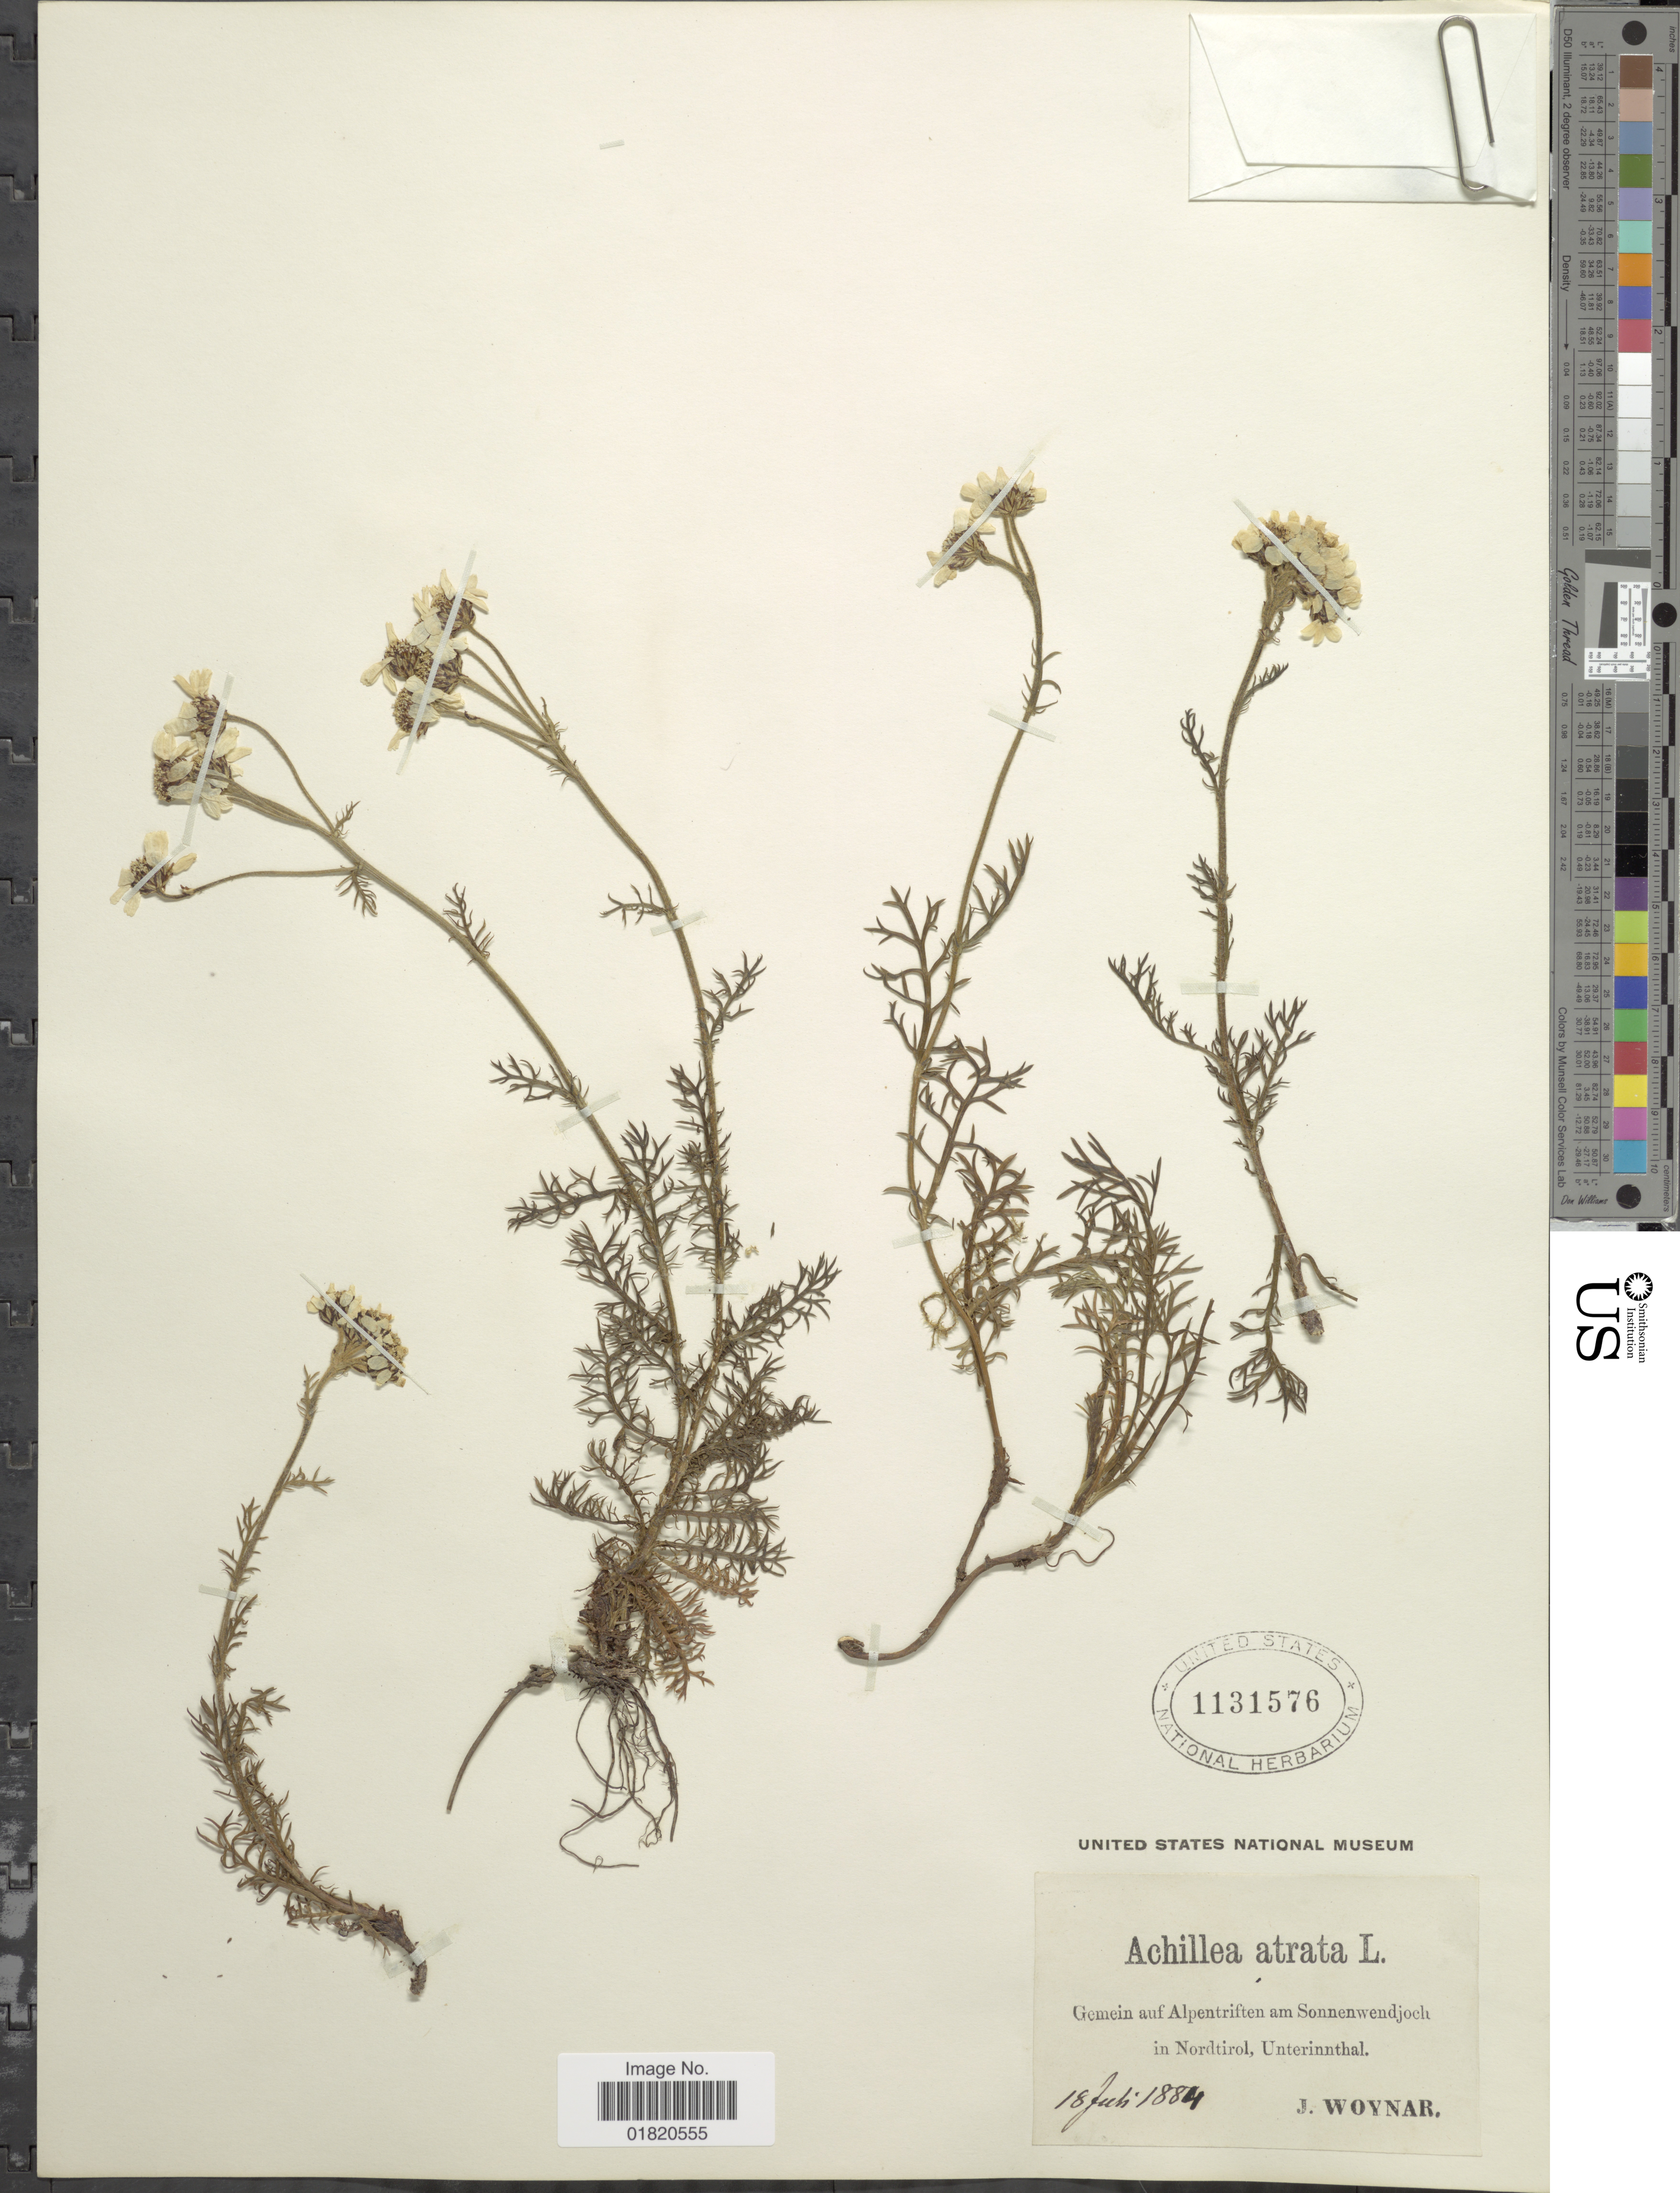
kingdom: Plantae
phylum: Tracheophyta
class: Magnoliopsida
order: Asterales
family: Asteraceae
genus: Achillea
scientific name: Achillea atrata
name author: L.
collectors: J. Woynar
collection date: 1884-07-18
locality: Gemein auf Alpentriften am Sonnenwendjoch in Nordtirol, Unterinnthal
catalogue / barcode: US 1131576